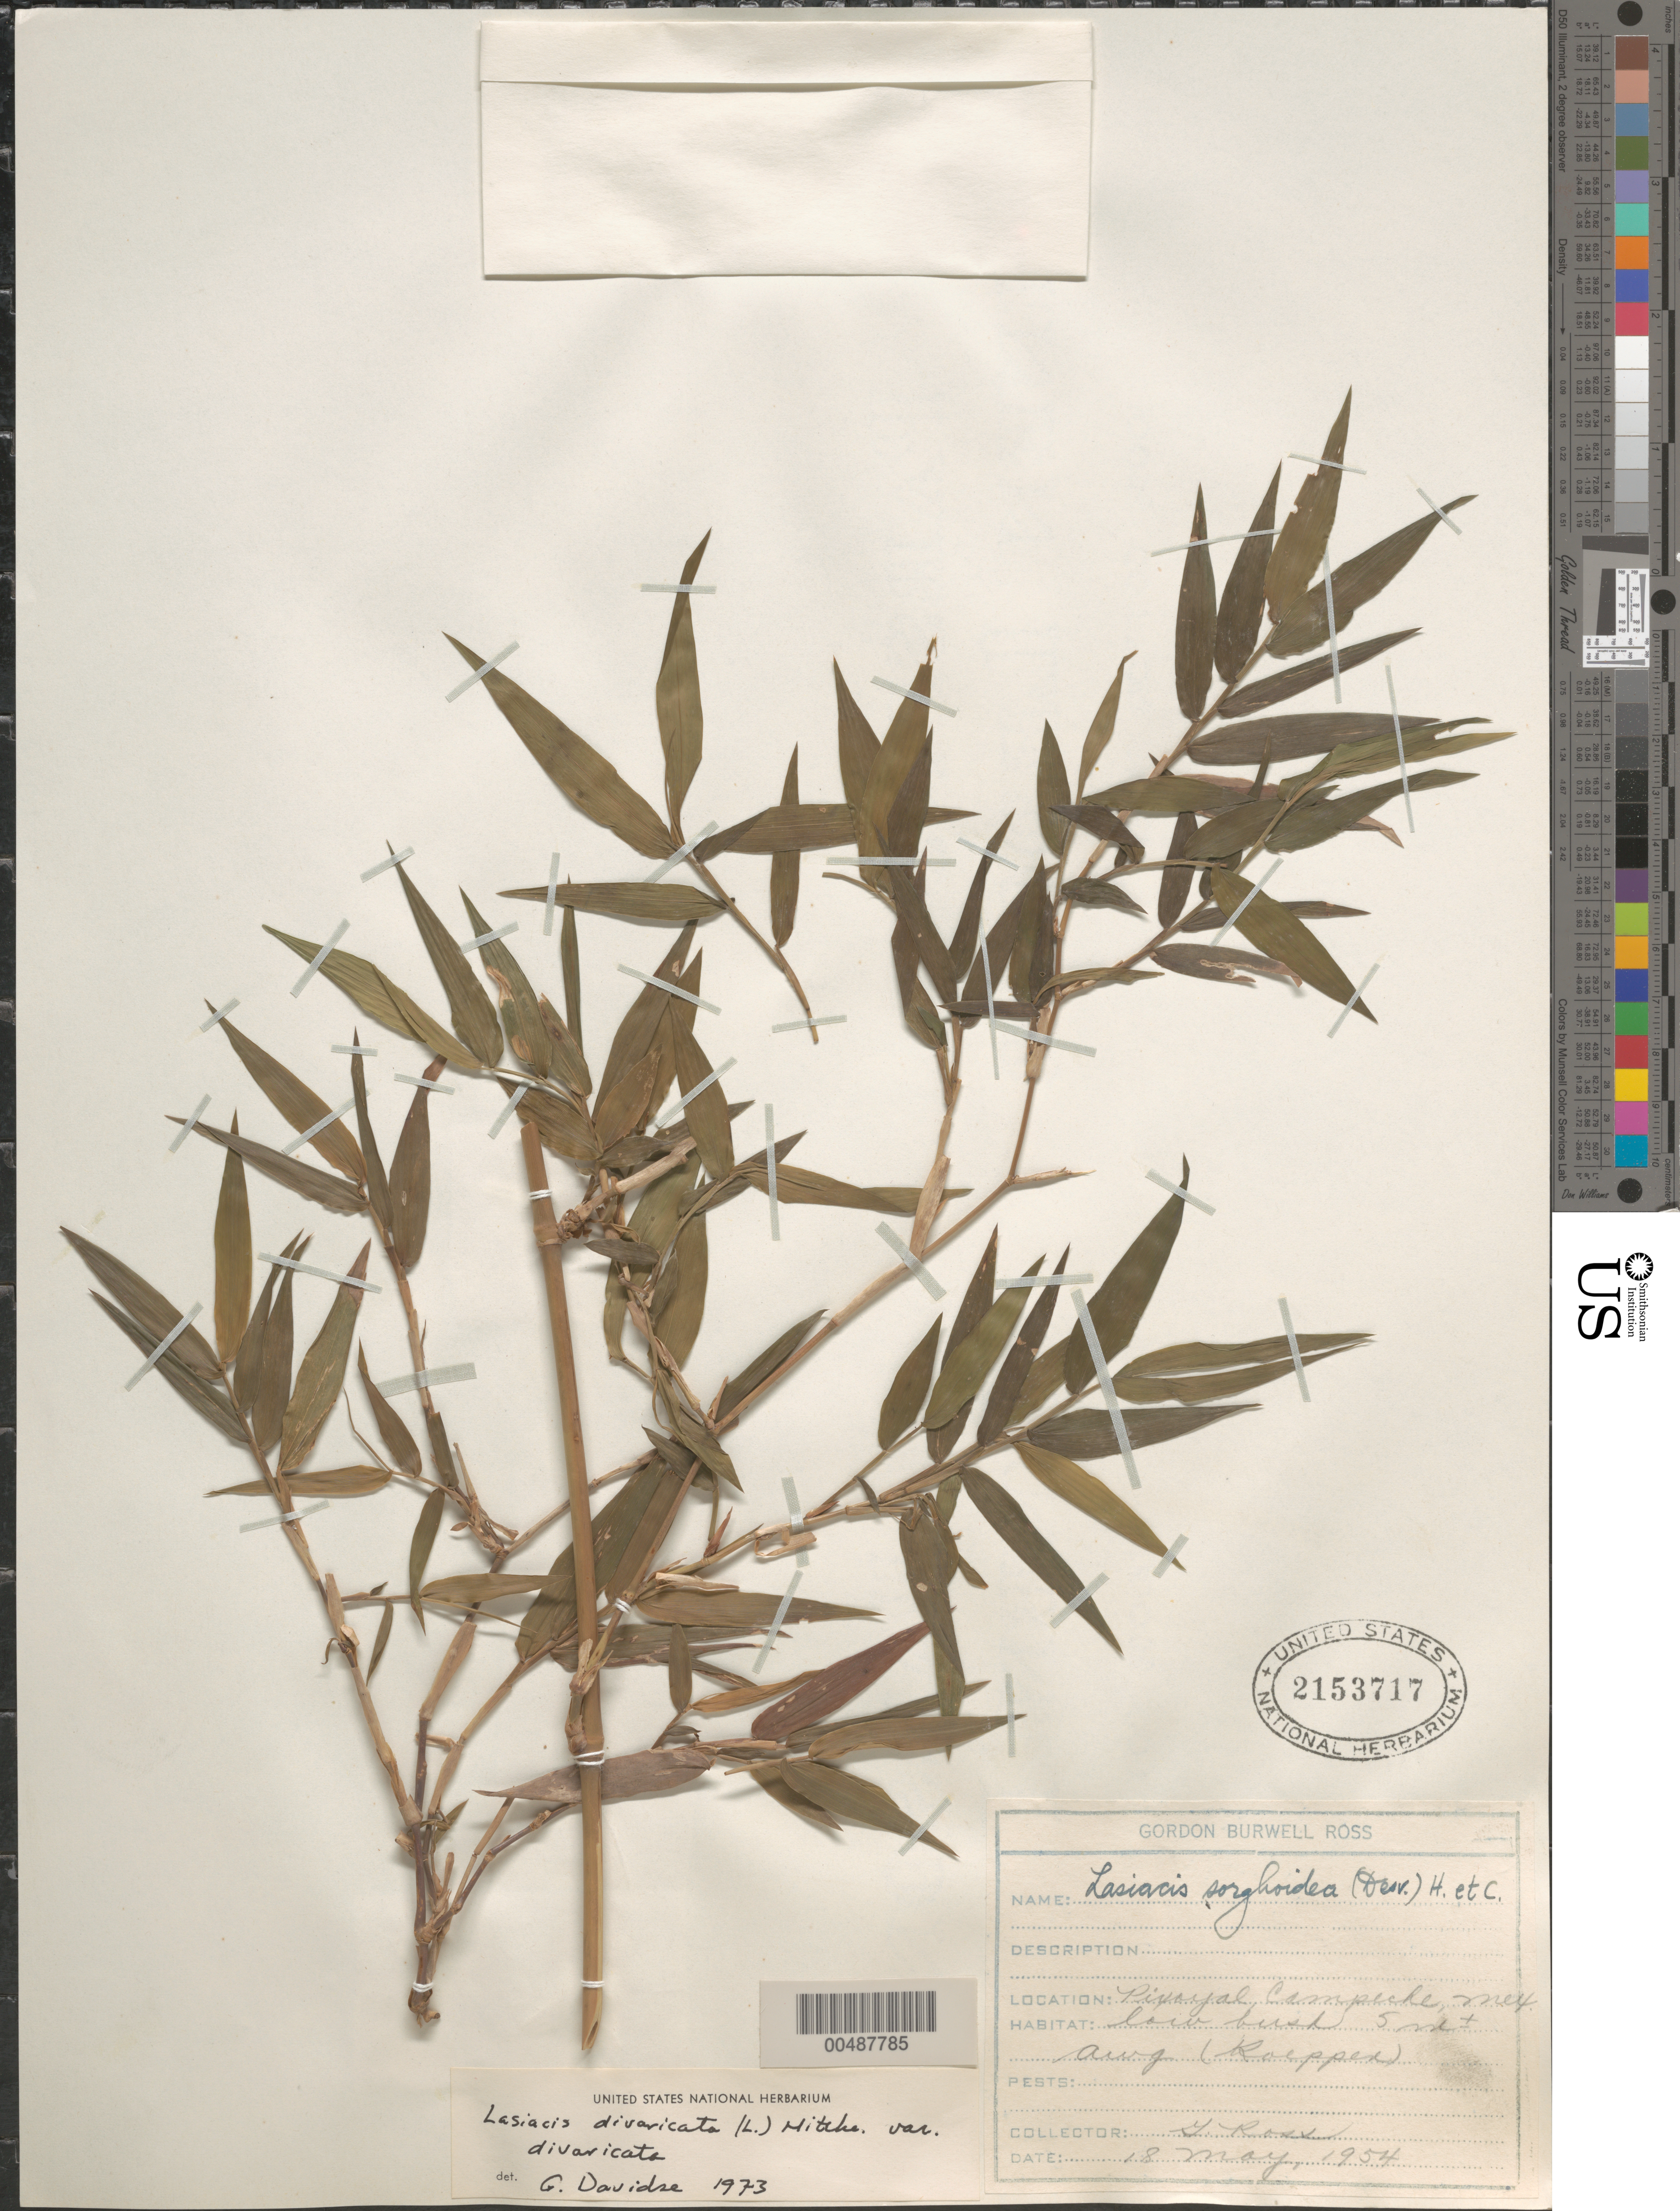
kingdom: Plantae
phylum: Tracheophyta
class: Liliopsida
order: Poales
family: Poaceae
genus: Lasiacis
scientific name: Lasiacis divaricata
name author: (L.) Hitchc.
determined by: Davidse, Gerrit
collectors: G. B. Ross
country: Mexico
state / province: Chiapas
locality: Pixayal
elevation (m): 5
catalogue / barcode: US 2153717